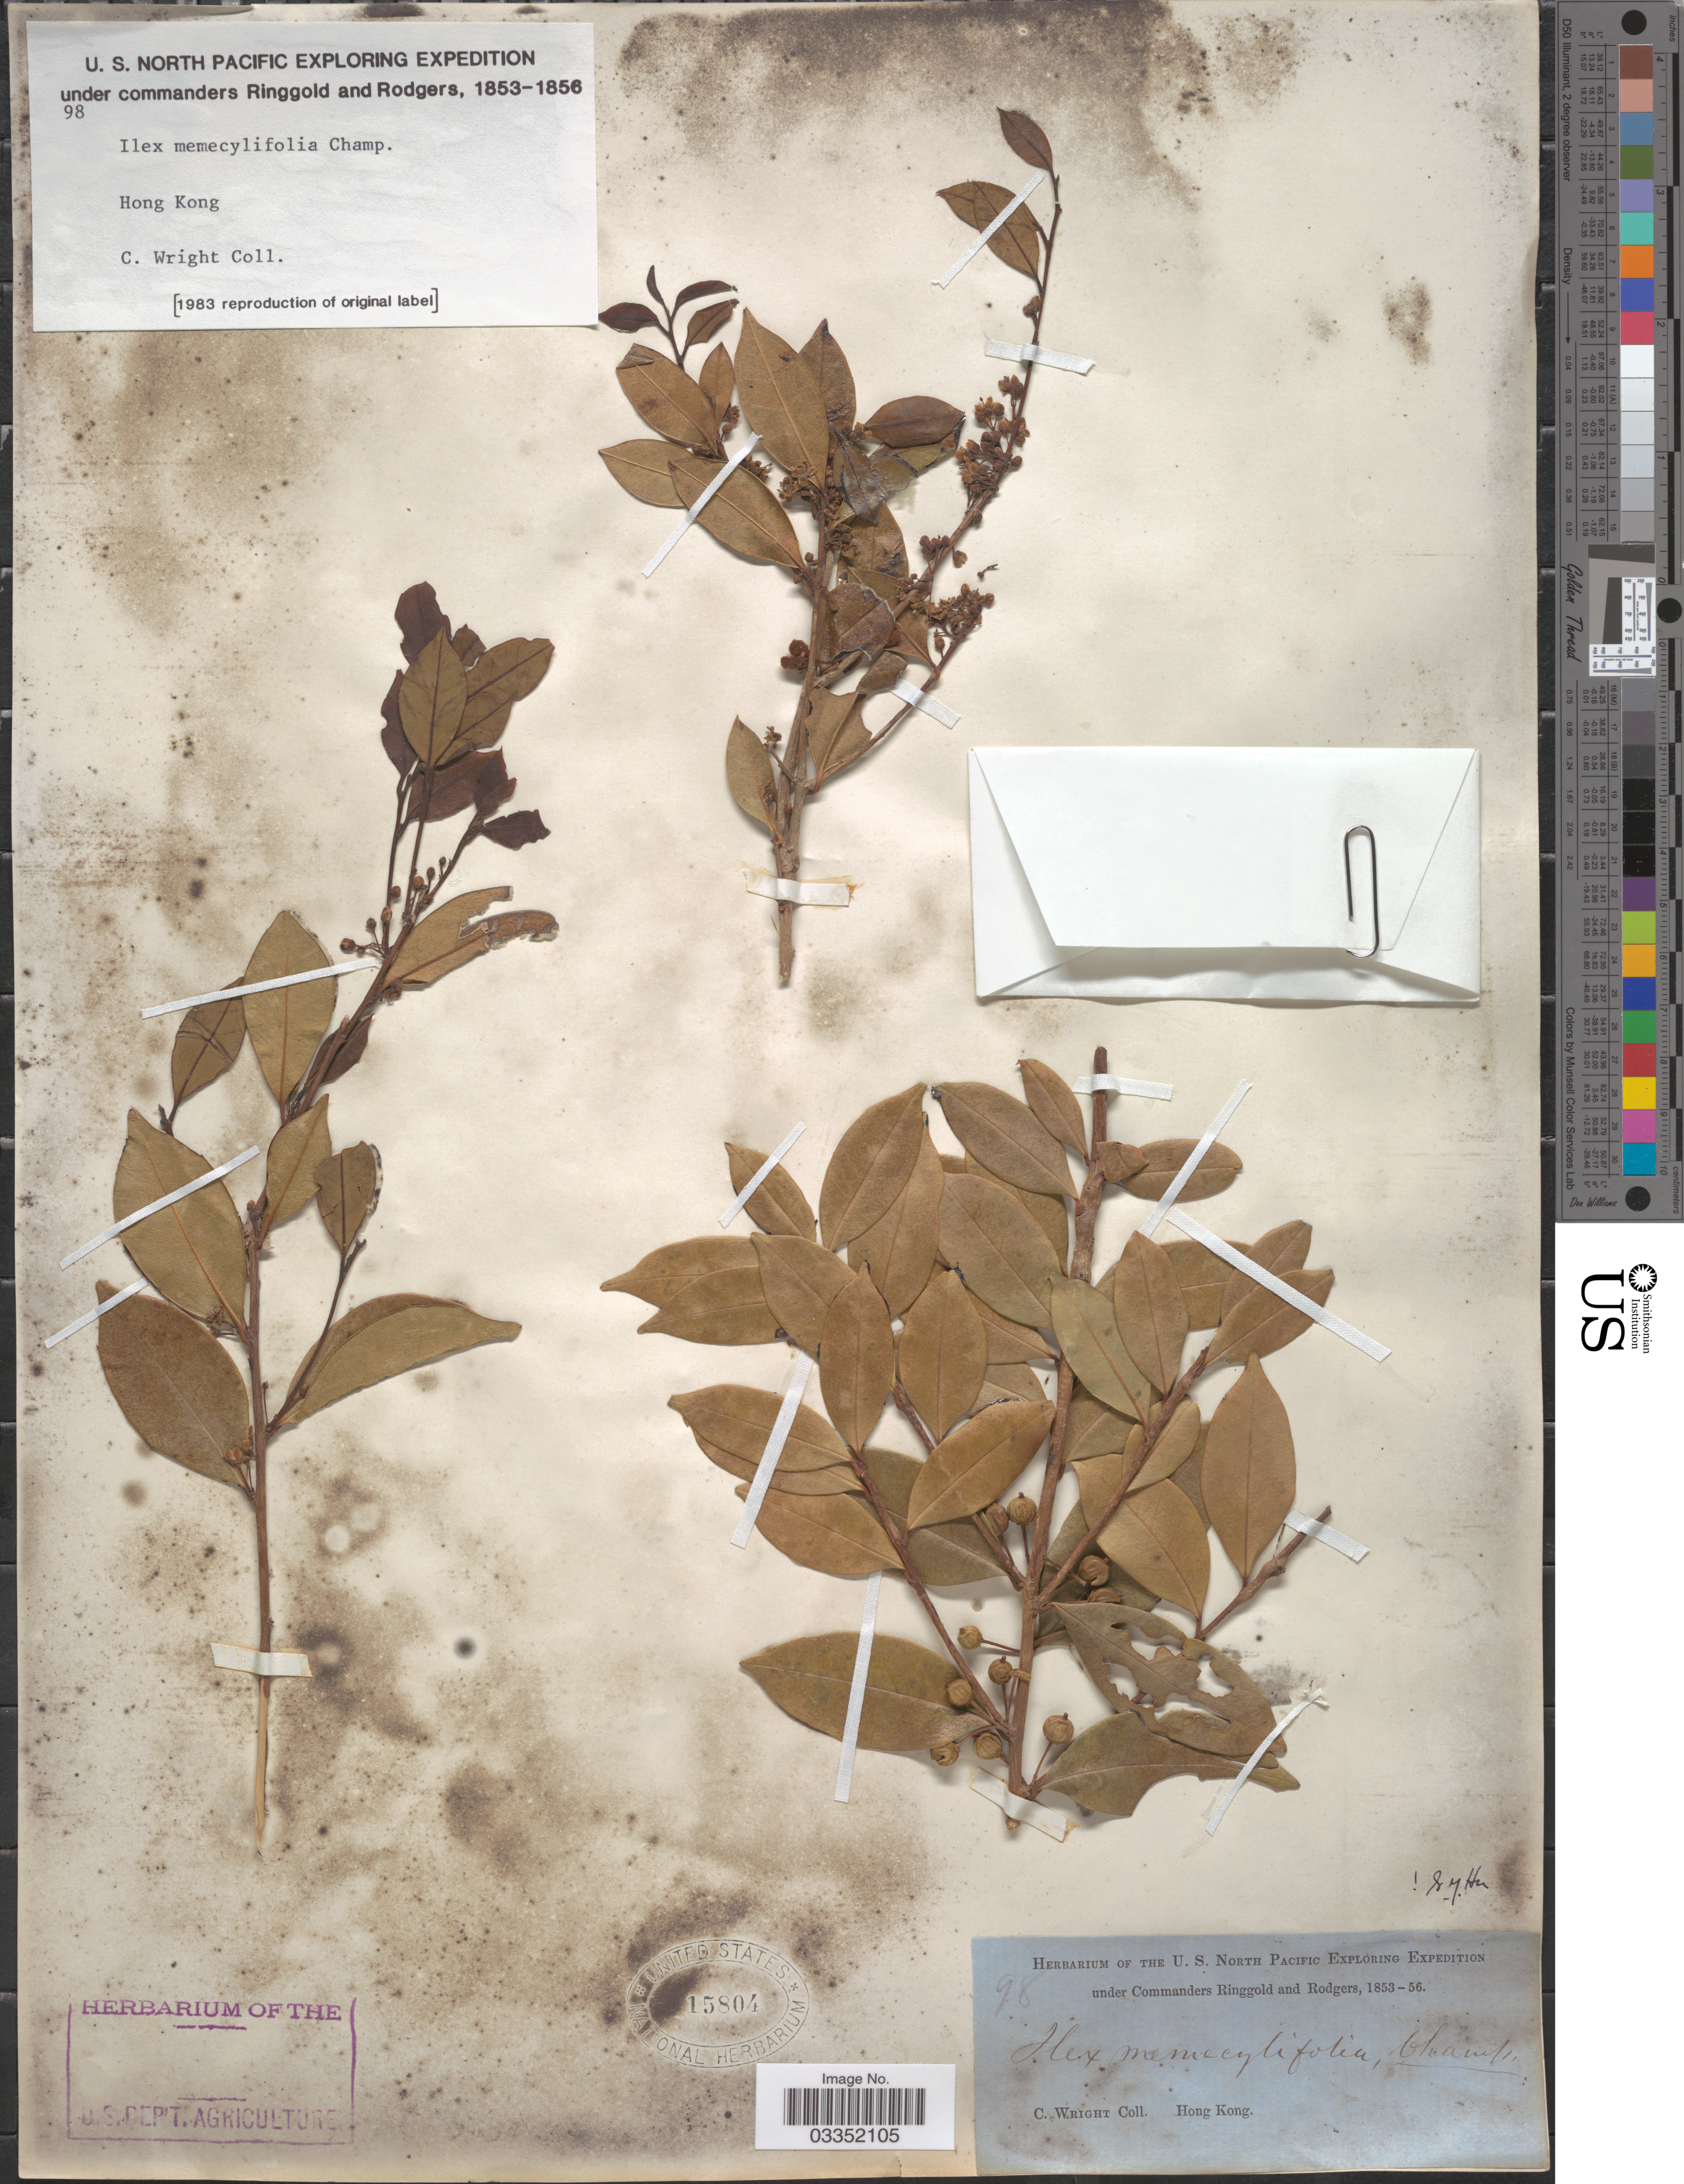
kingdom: Plantae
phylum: Tracheophyta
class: Magnoliopsida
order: Aquifoliales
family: Aquifoliaceae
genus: Ilex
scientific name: Ilex memecylifolia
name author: Champ. ex Benth.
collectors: C. Wright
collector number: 98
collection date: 1853/1856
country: China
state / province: Hong Kong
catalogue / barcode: US 15804